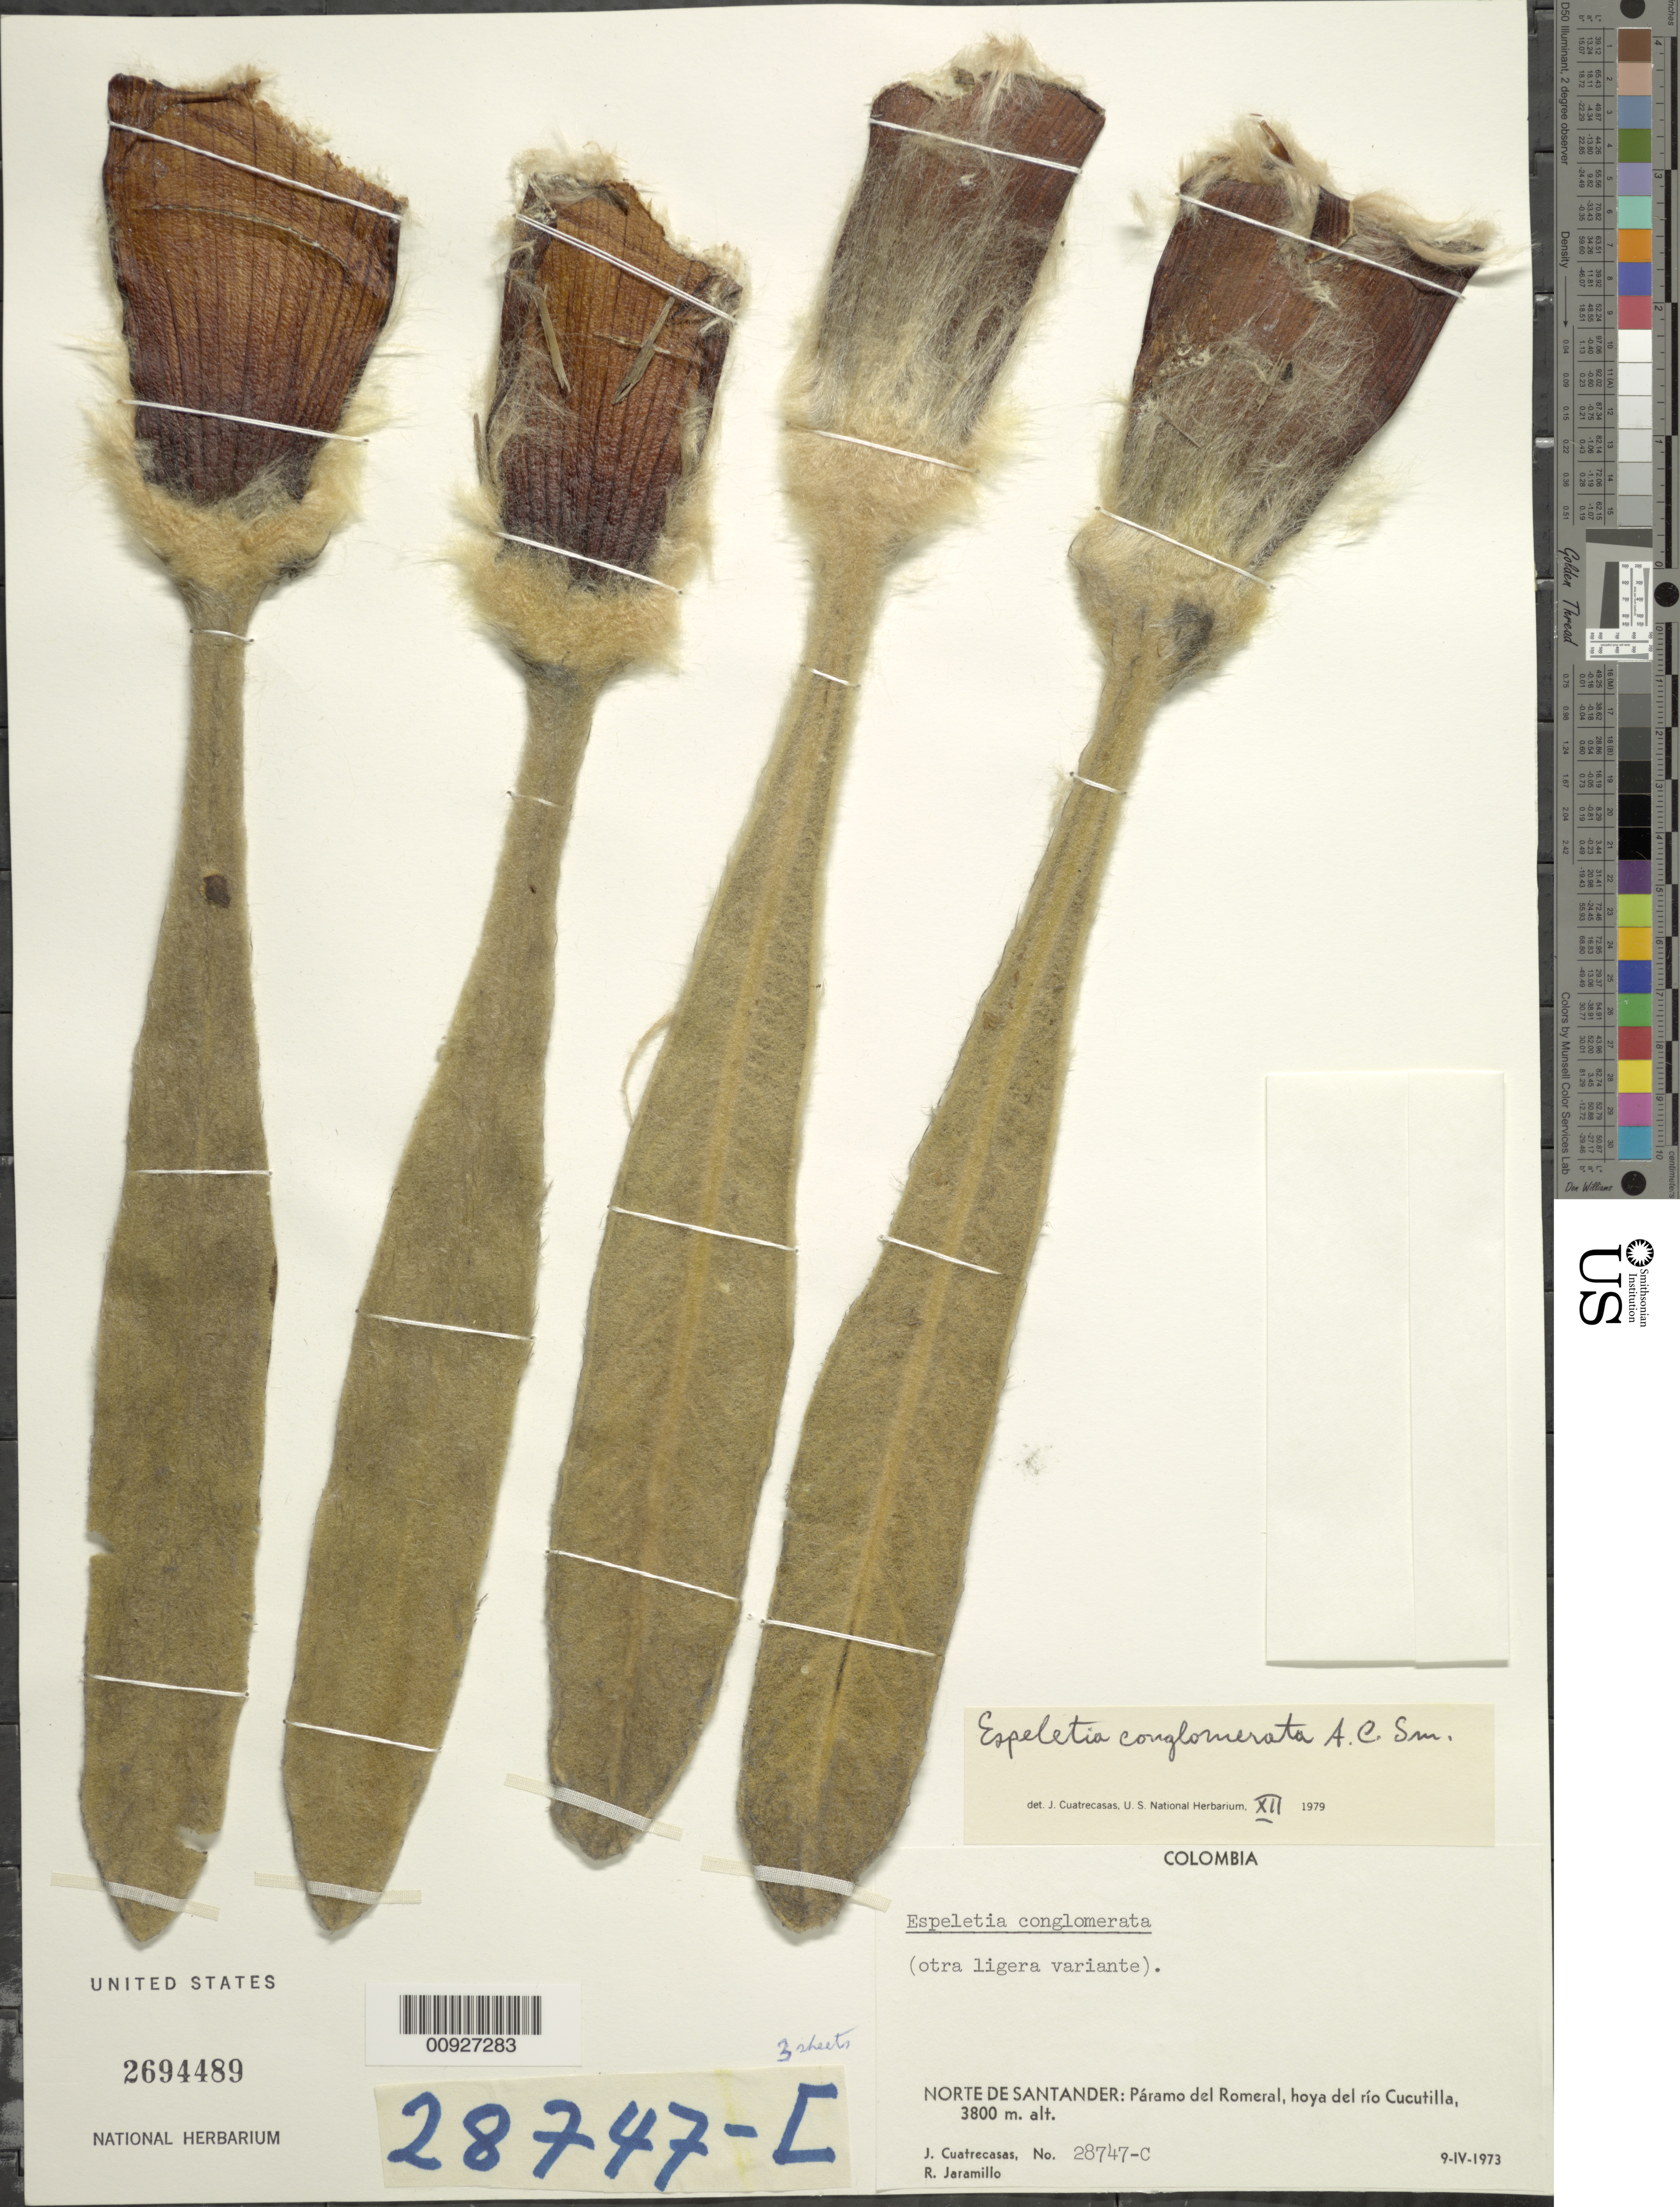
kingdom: Plantae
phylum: Tracheophyta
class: Magnoliopsida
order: Asterales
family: Asteraceae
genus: Espeletia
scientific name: Espeletia conglomerata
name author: A.C. Sm.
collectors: J. Cuatrecasas & R. Jaramillo M.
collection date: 1973-04-09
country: Colombia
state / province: Norte de Santander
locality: P. del Romeral. P. del Romeral, hoya del río Cucutilla.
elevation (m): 3800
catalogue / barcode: US 2694489